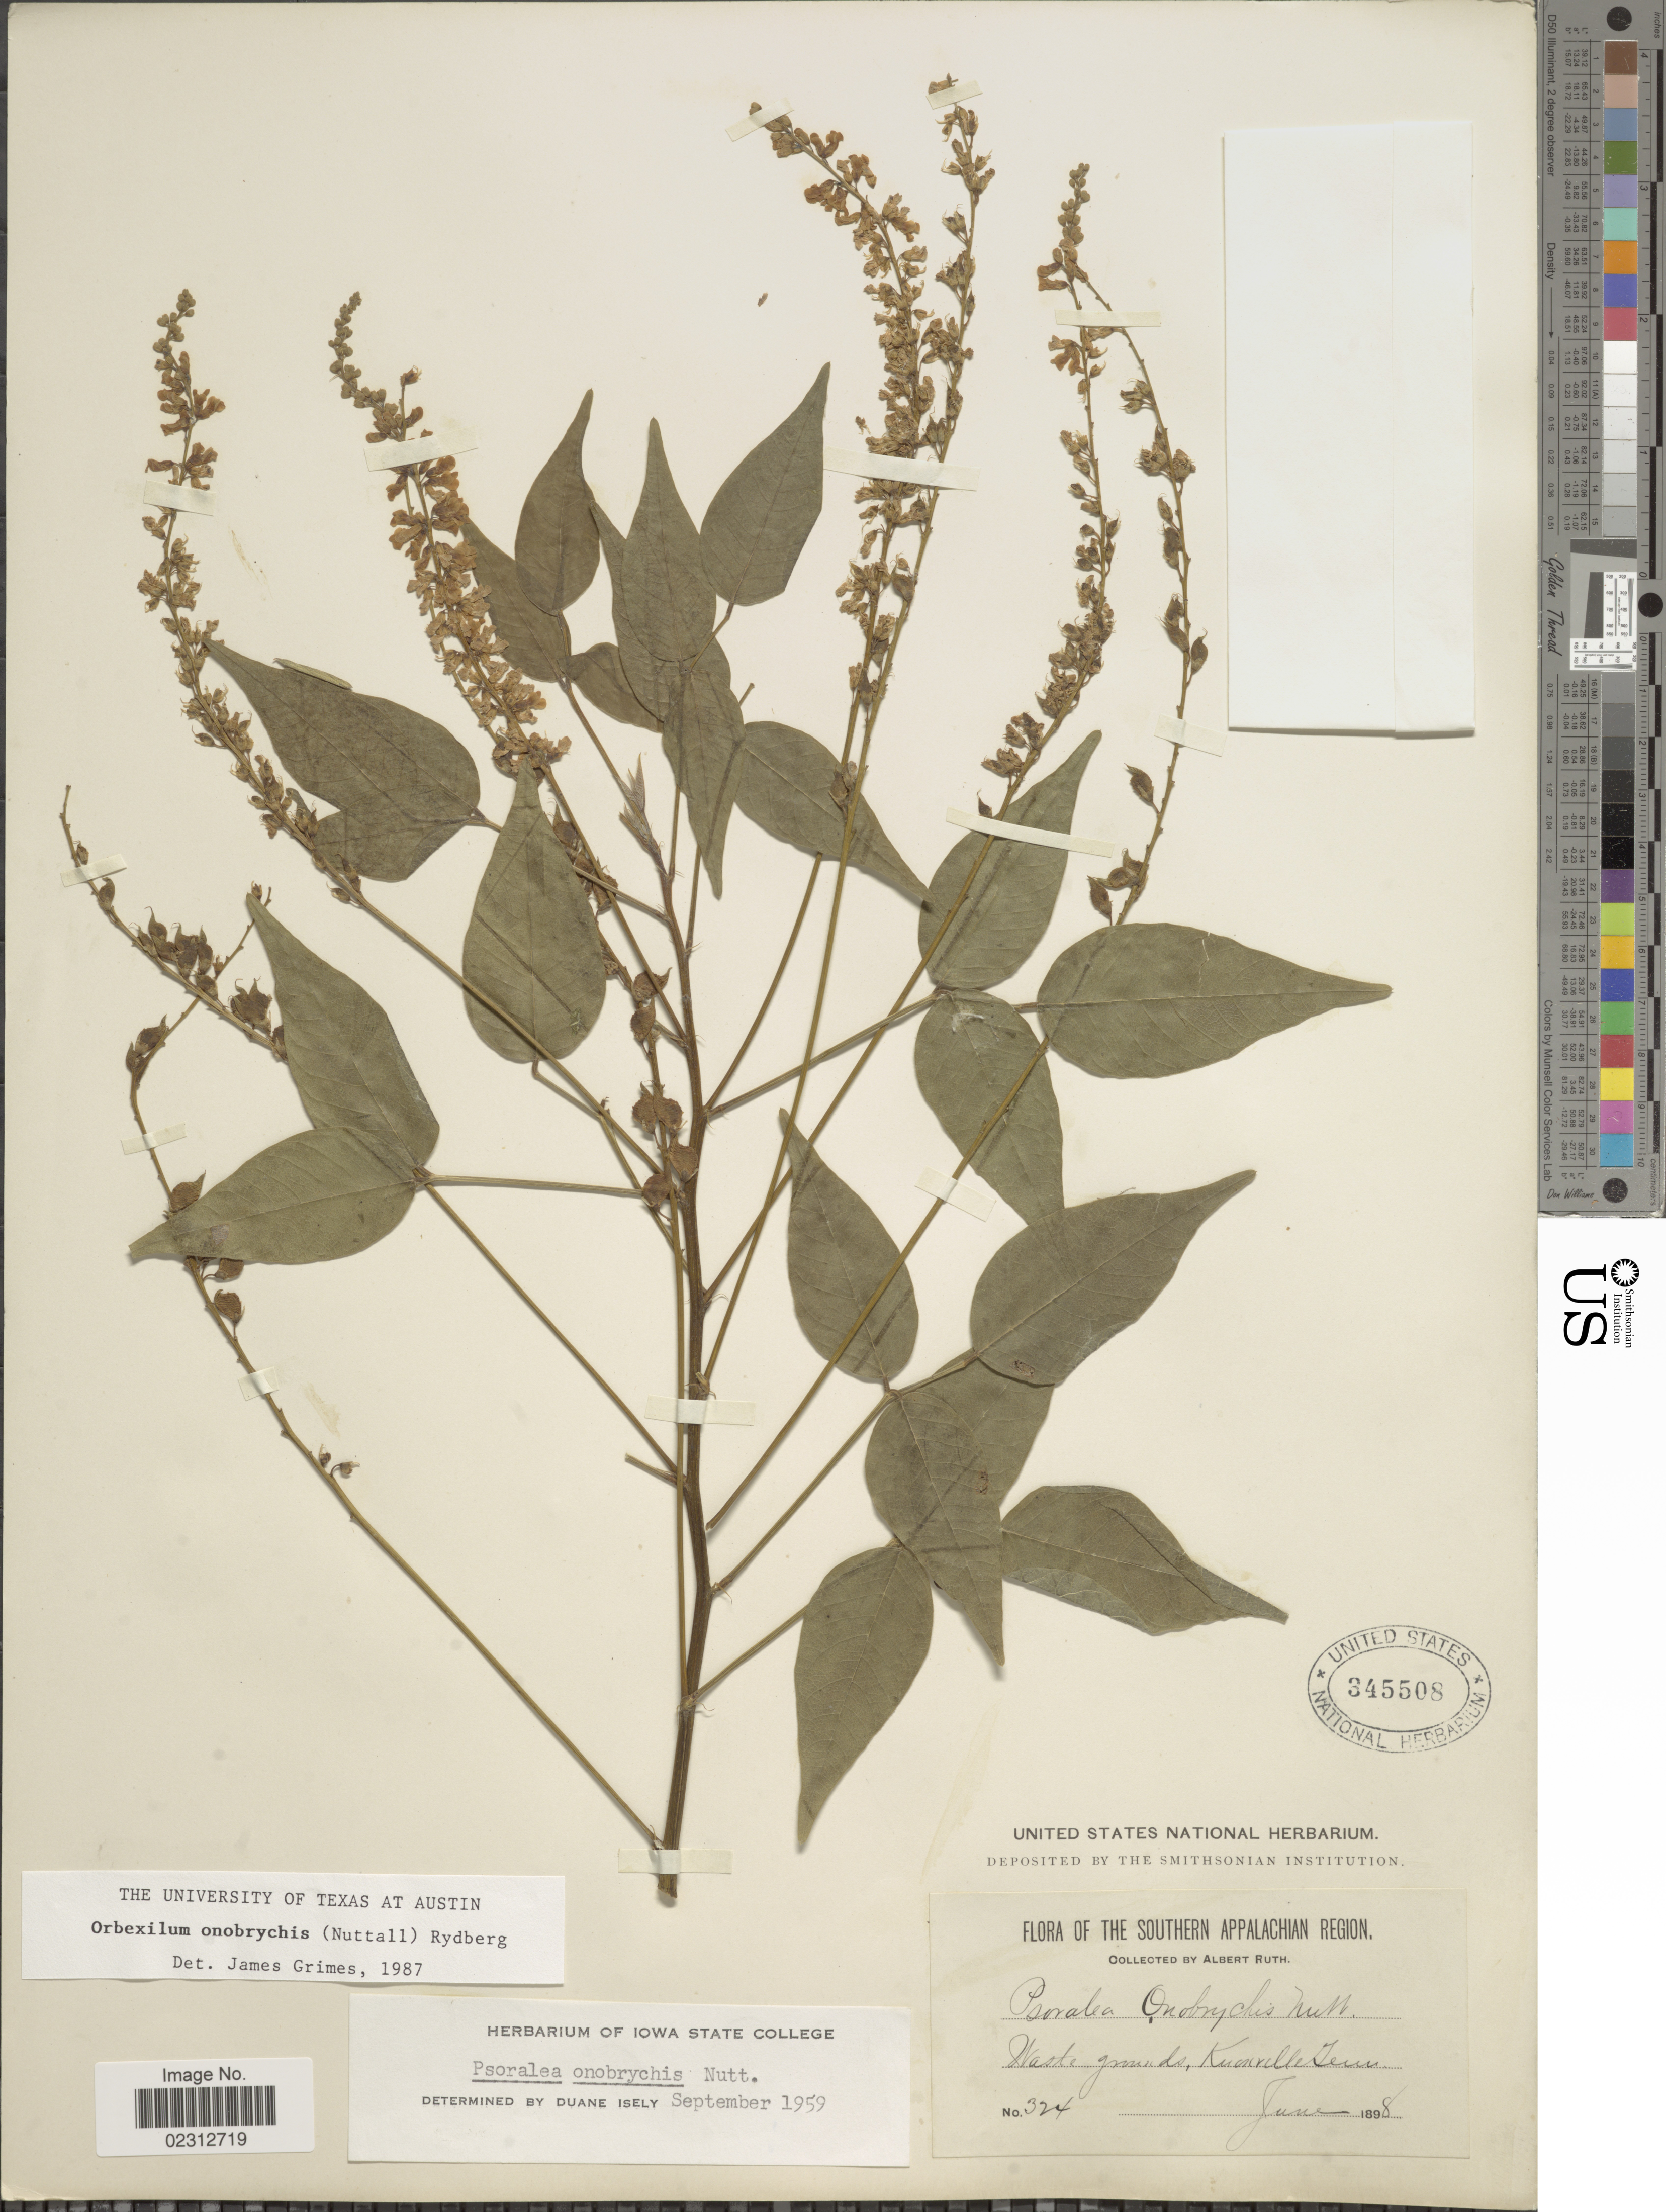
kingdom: Plantae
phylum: Tracheophyta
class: Magnoliopsida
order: Fabales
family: Fabaceae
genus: Orbexilum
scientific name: Orbexilum onobrychis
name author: (Nutt.) Rydb.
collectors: A. Ruth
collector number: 324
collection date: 1898-06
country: United States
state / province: Tennessee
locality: Southern Appalachian Region, Knoxville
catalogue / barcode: US 345508